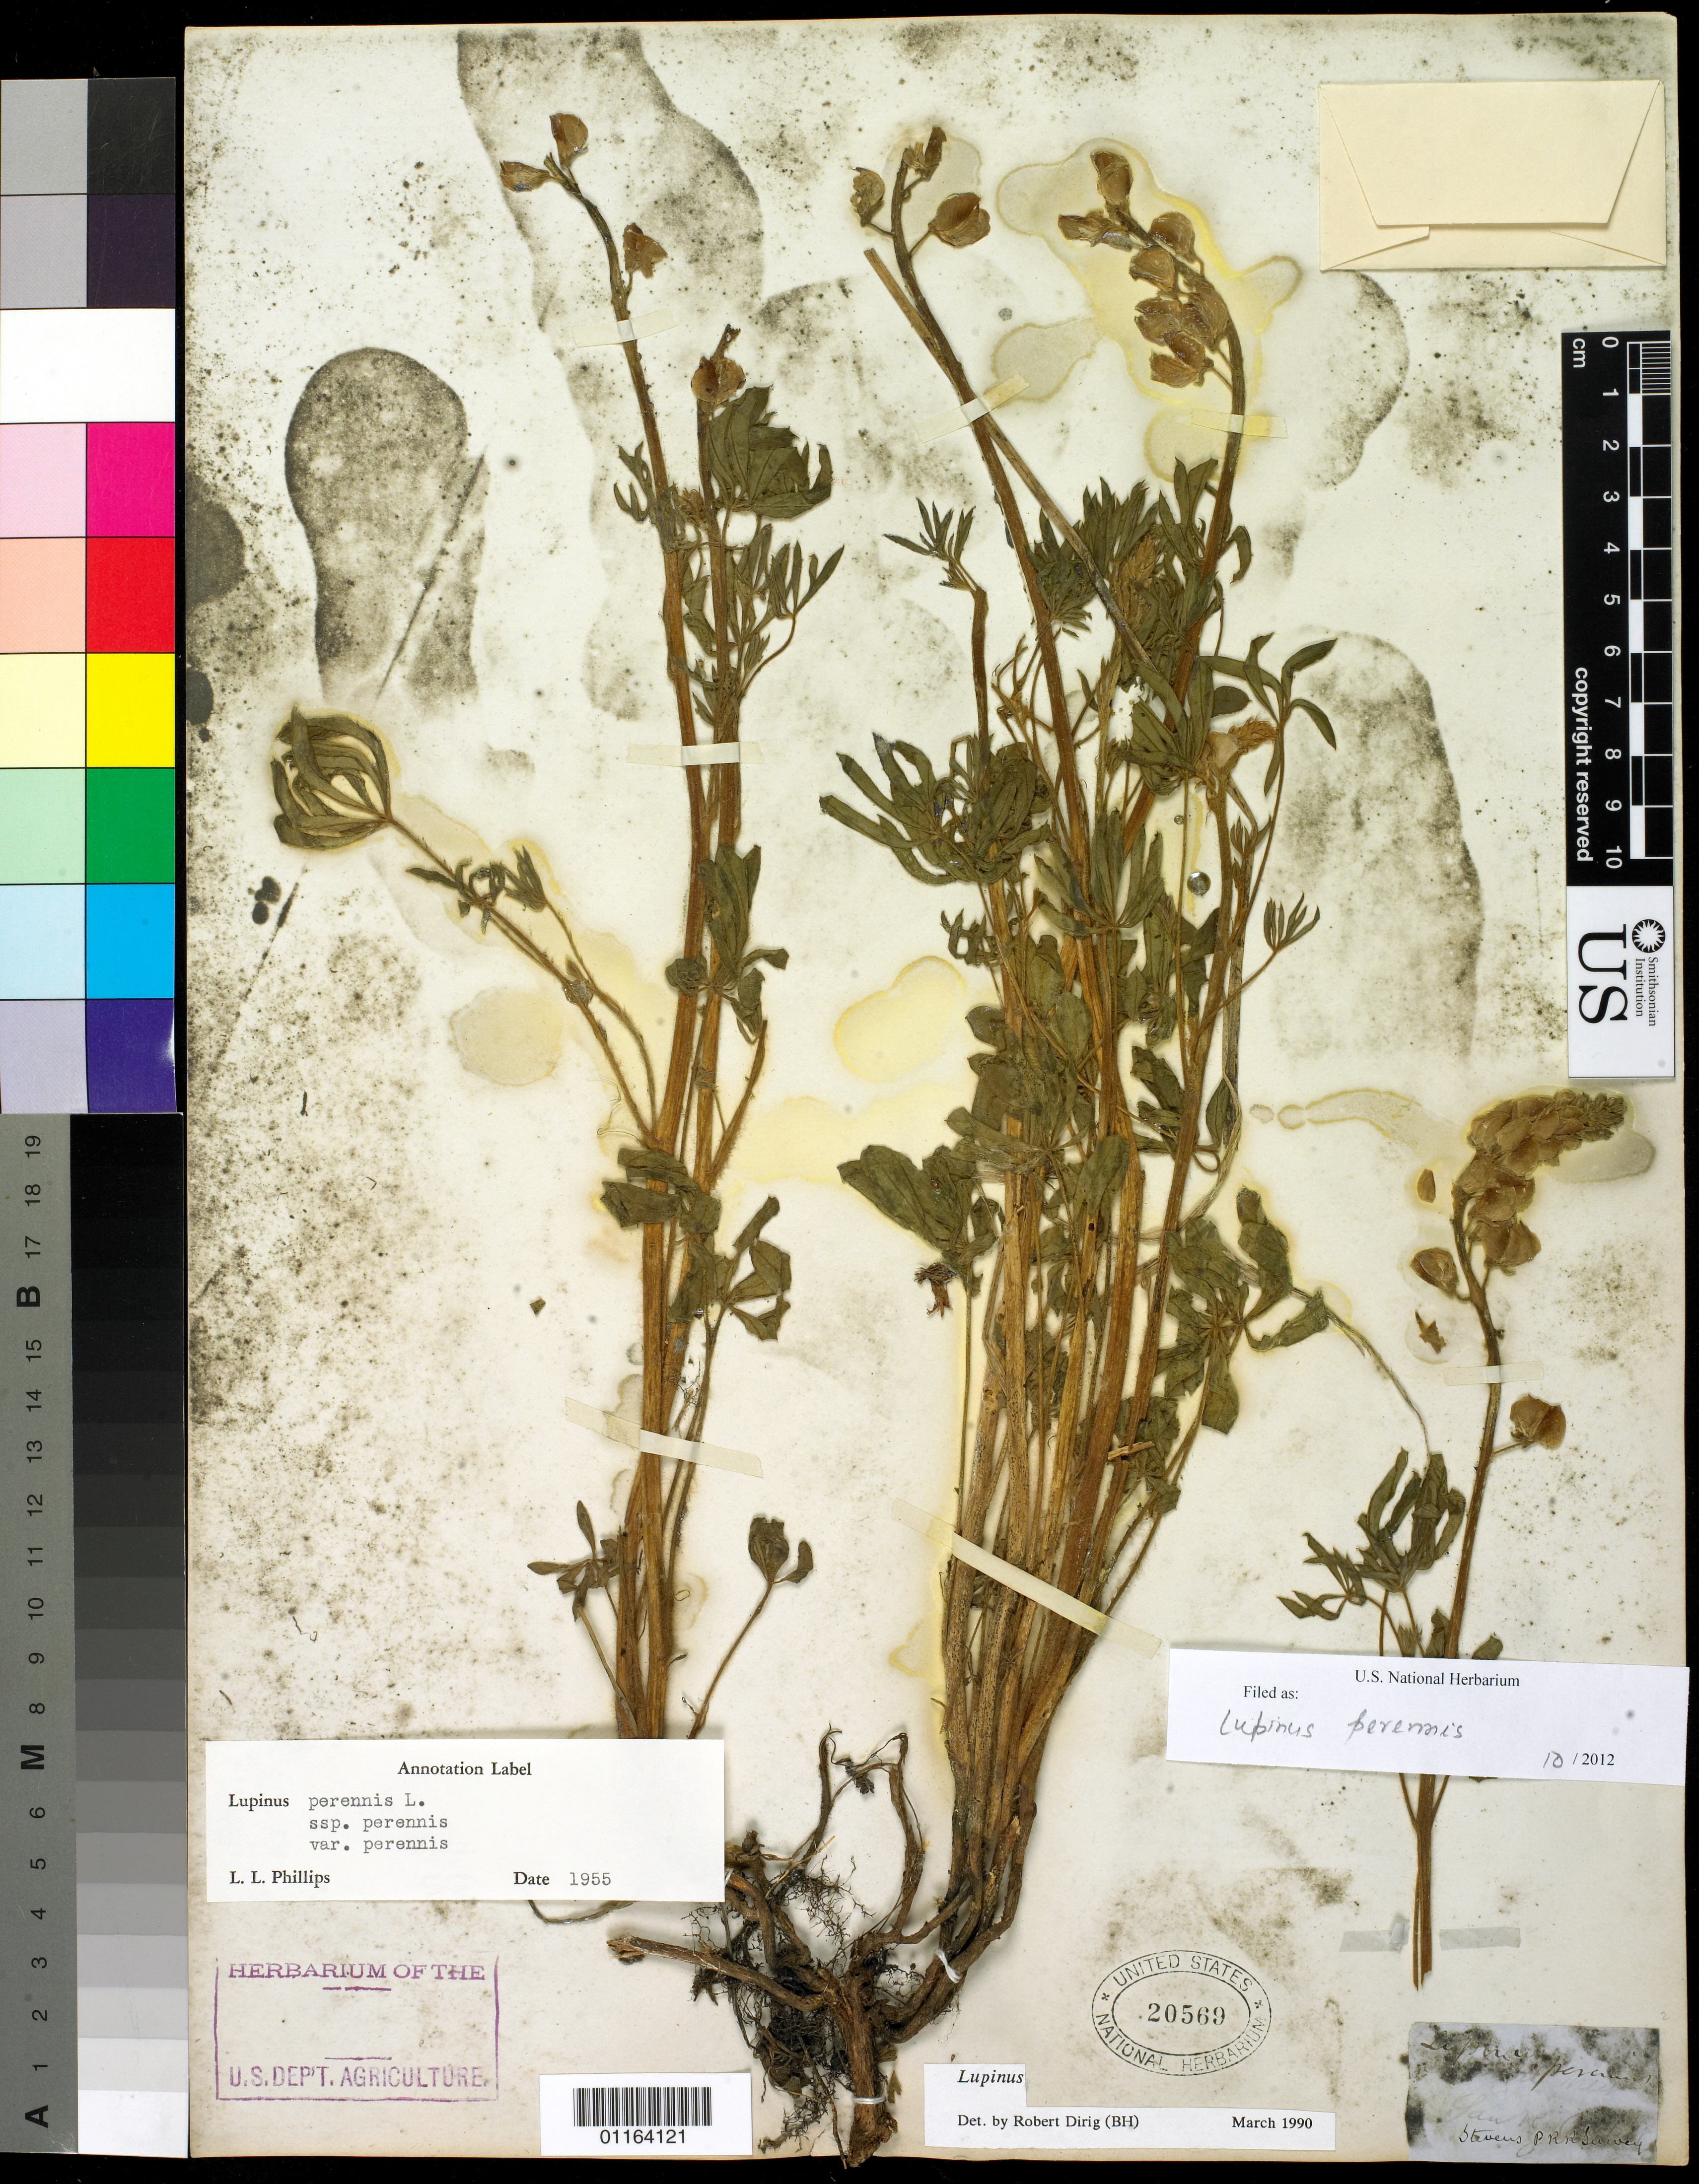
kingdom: Plantae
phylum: Tracheophyta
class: Magnoliopsida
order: Fabales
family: Fabaceae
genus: Lupinus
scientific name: Lupinus perennis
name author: L.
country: Canada / United States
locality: Camp 85-86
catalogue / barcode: US 20569